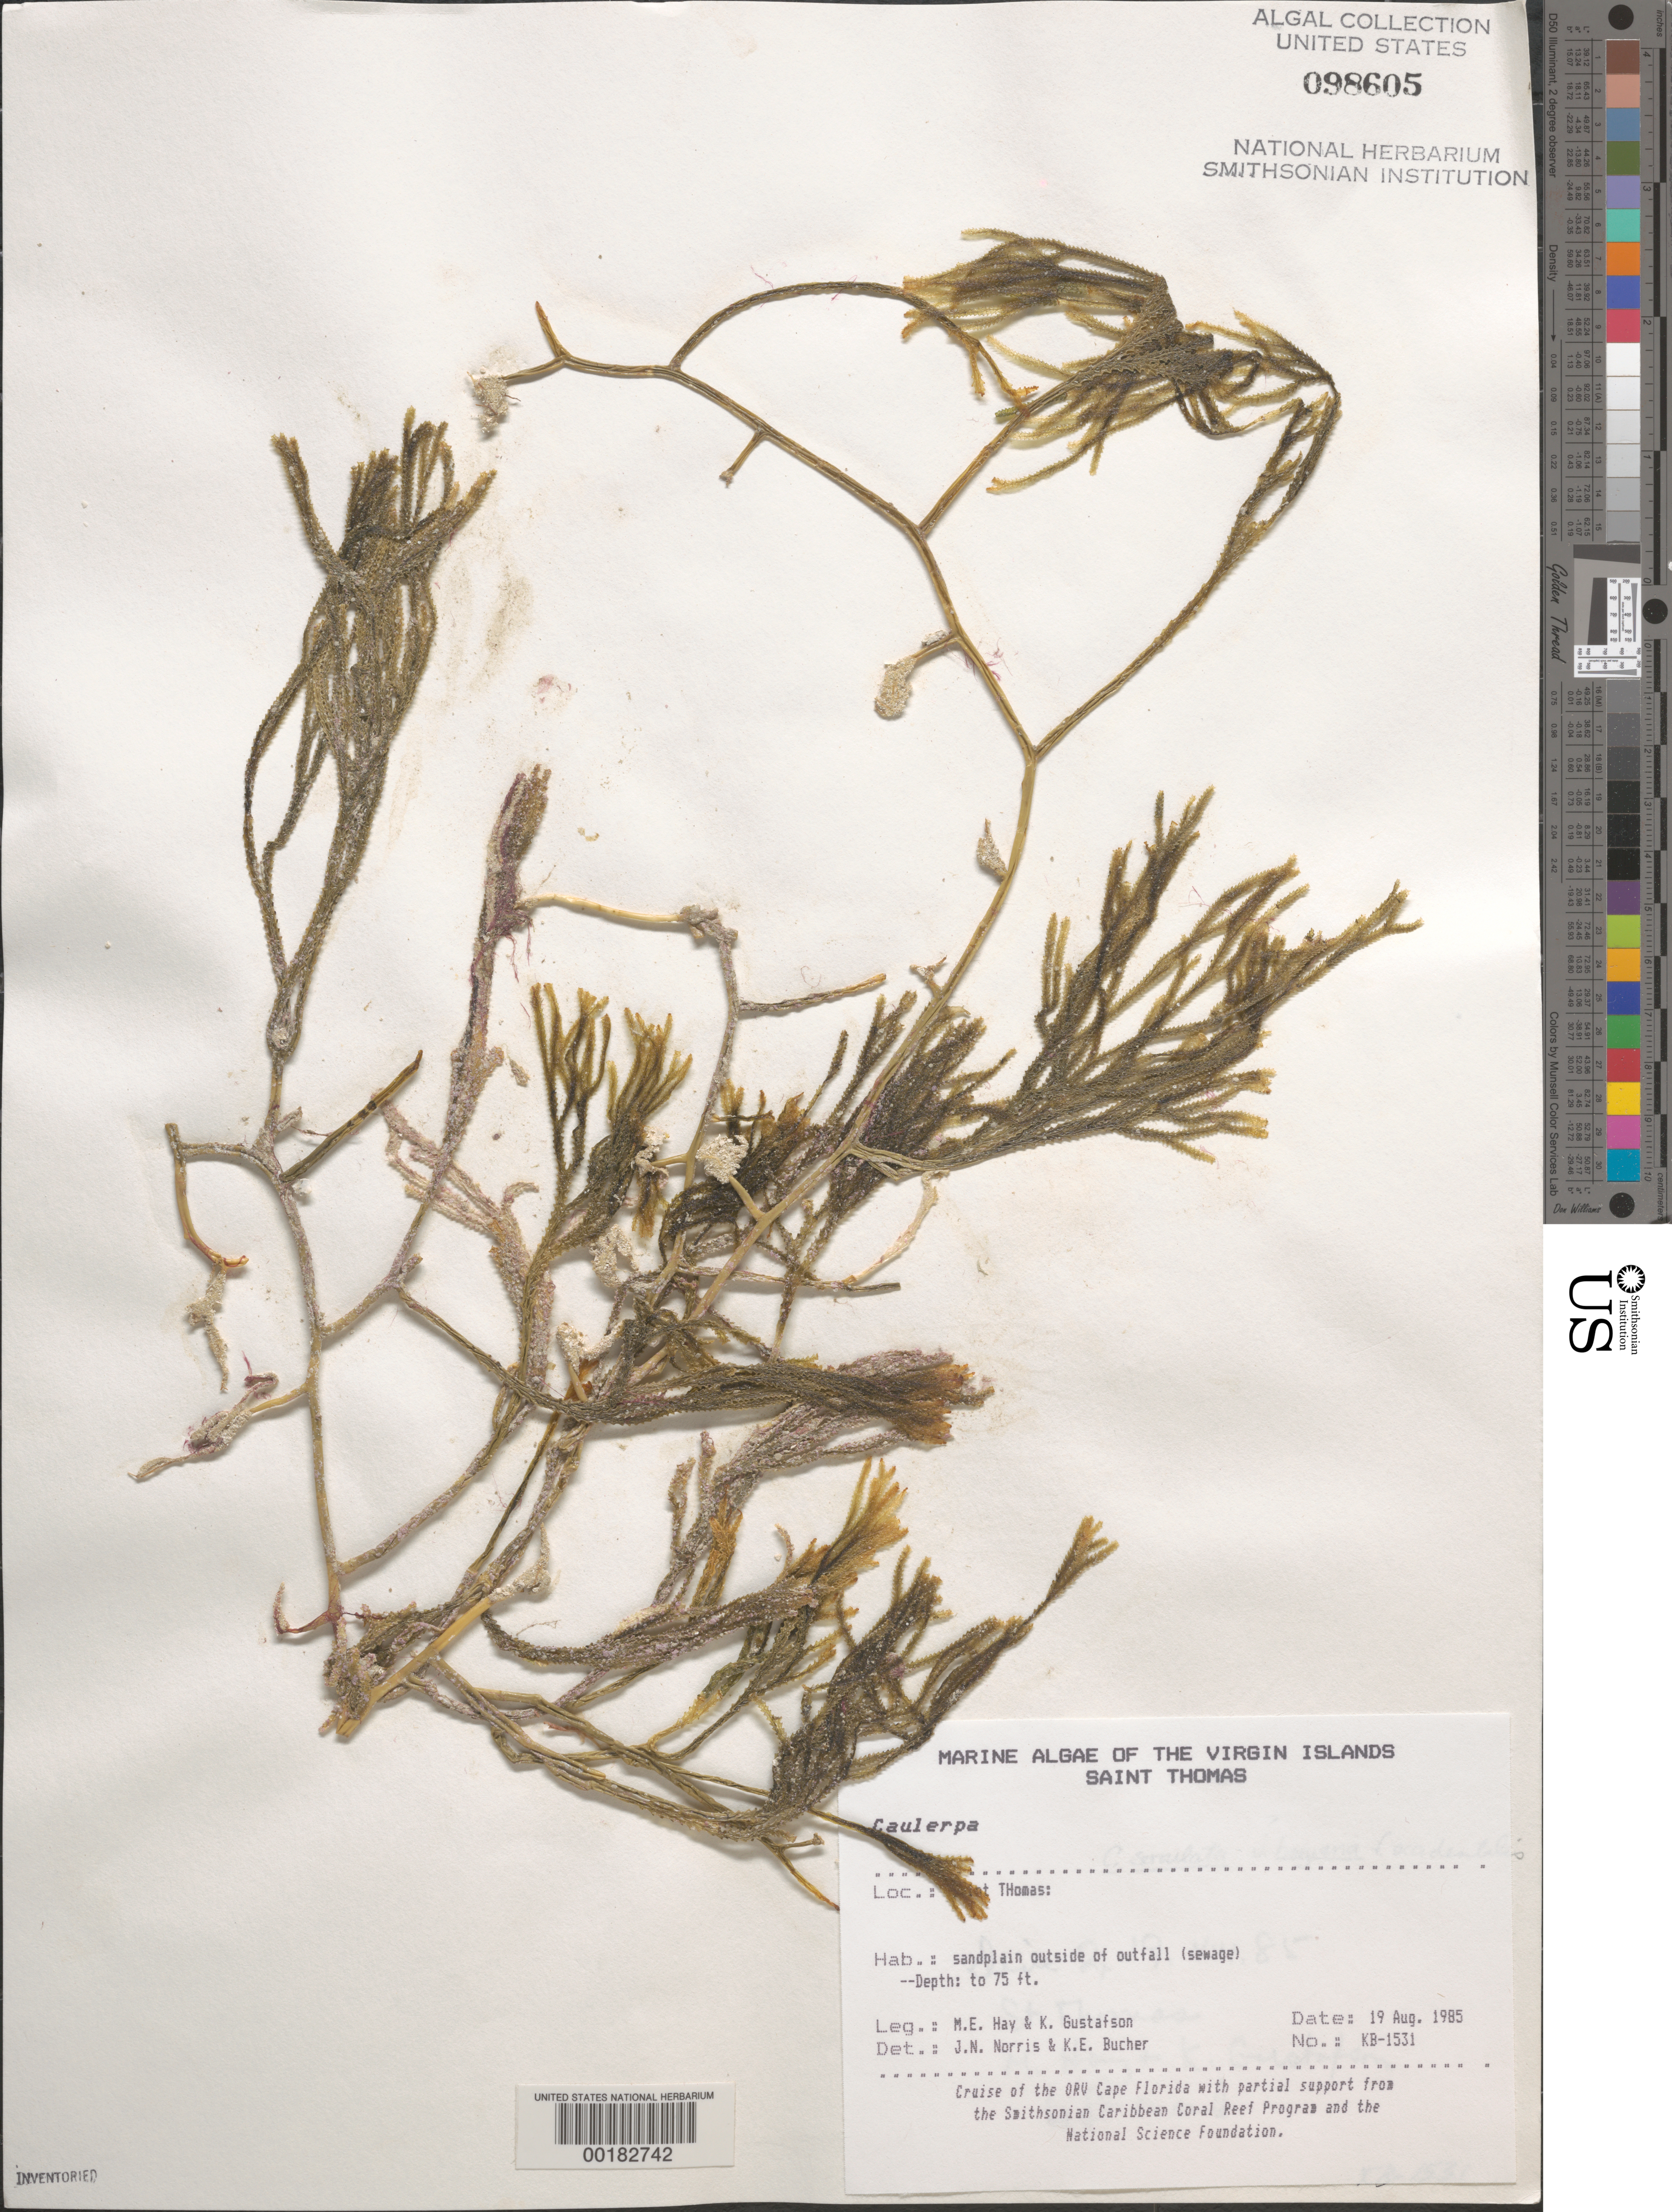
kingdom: Plantae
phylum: Chlorophyta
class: Ulvophyceae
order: Bryopsidales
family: Caulerpaceae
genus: Caulerpa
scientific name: Caulerpa sp.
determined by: Norris, J. N.; Bucher, K. E.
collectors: M. E. Hay & K. Gustafson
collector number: KB-1531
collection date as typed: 19 Aug 1985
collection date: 1985-08-19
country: U.S. Virgin Islands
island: St. Thomas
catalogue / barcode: US 98605